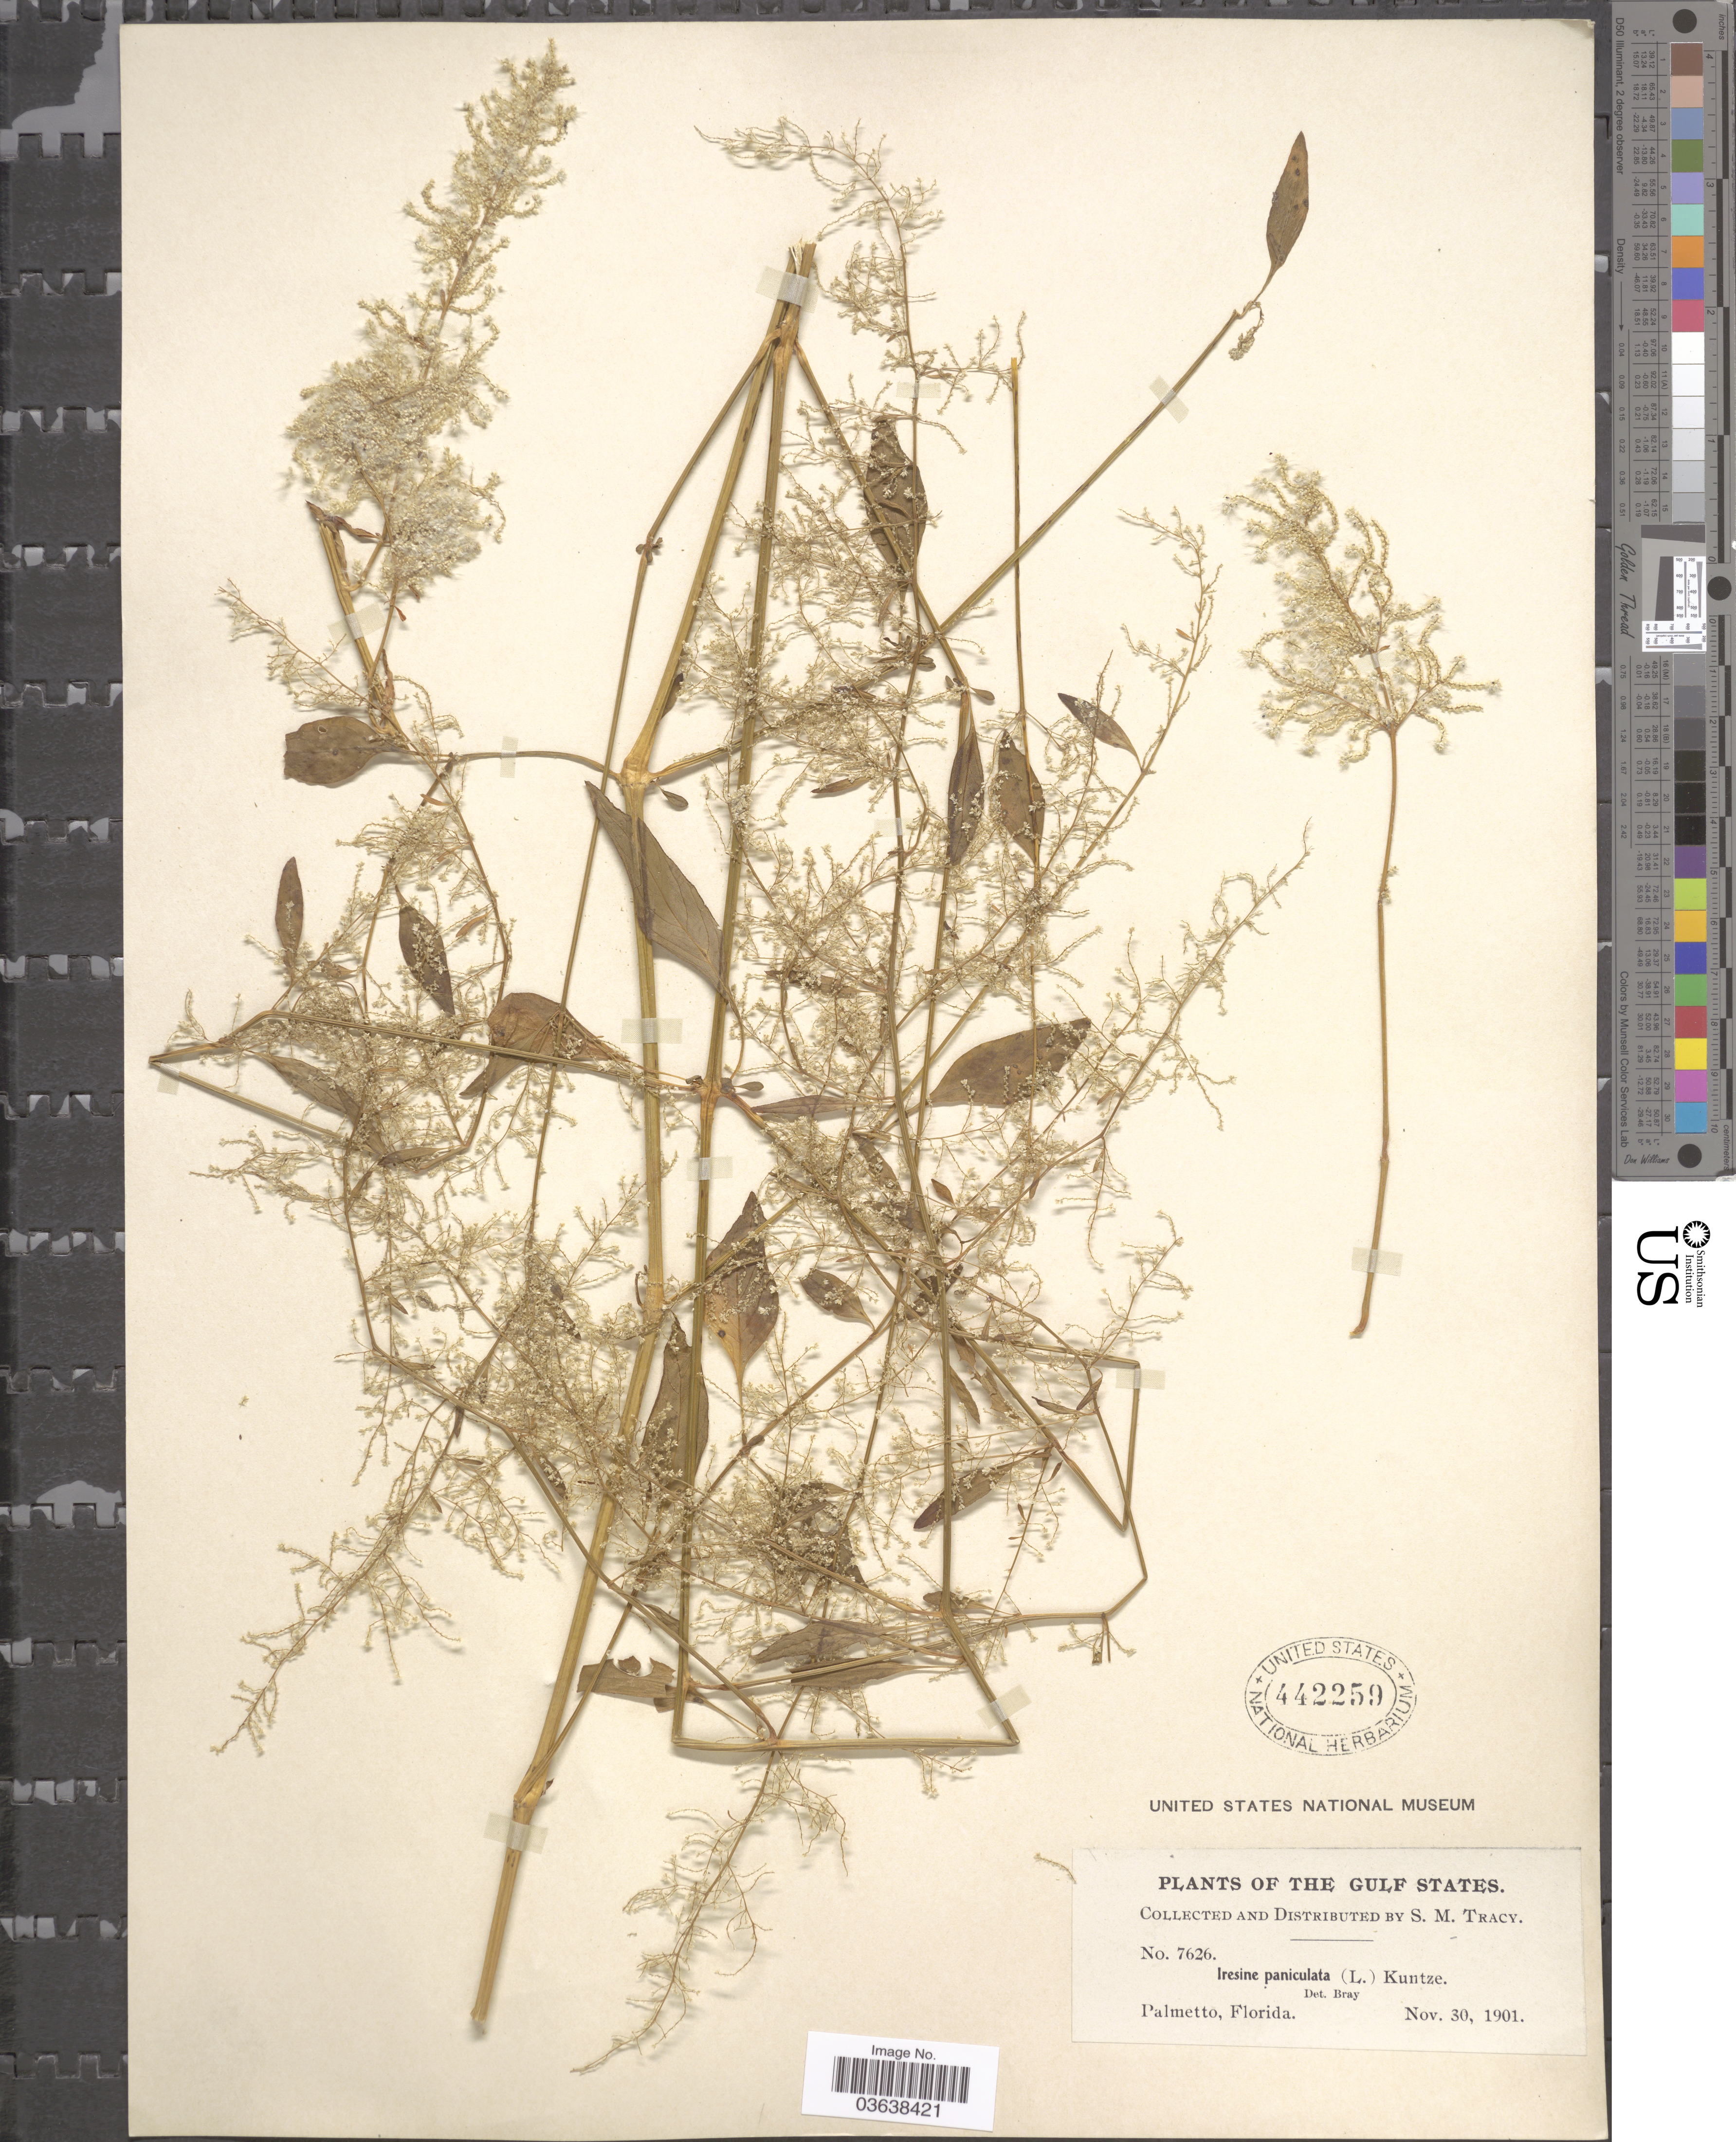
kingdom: Plantae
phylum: Tracheophyta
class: Magnoliopsida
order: Caryophyllales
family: Amaranthaceae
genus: Iresine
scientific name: Iresine celosia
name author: L.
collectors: S. M. Tracy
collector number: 7626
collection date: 1901-11-30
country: United States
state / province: Florida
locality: The Gulf States. Palmetto.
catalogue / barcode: US 442259